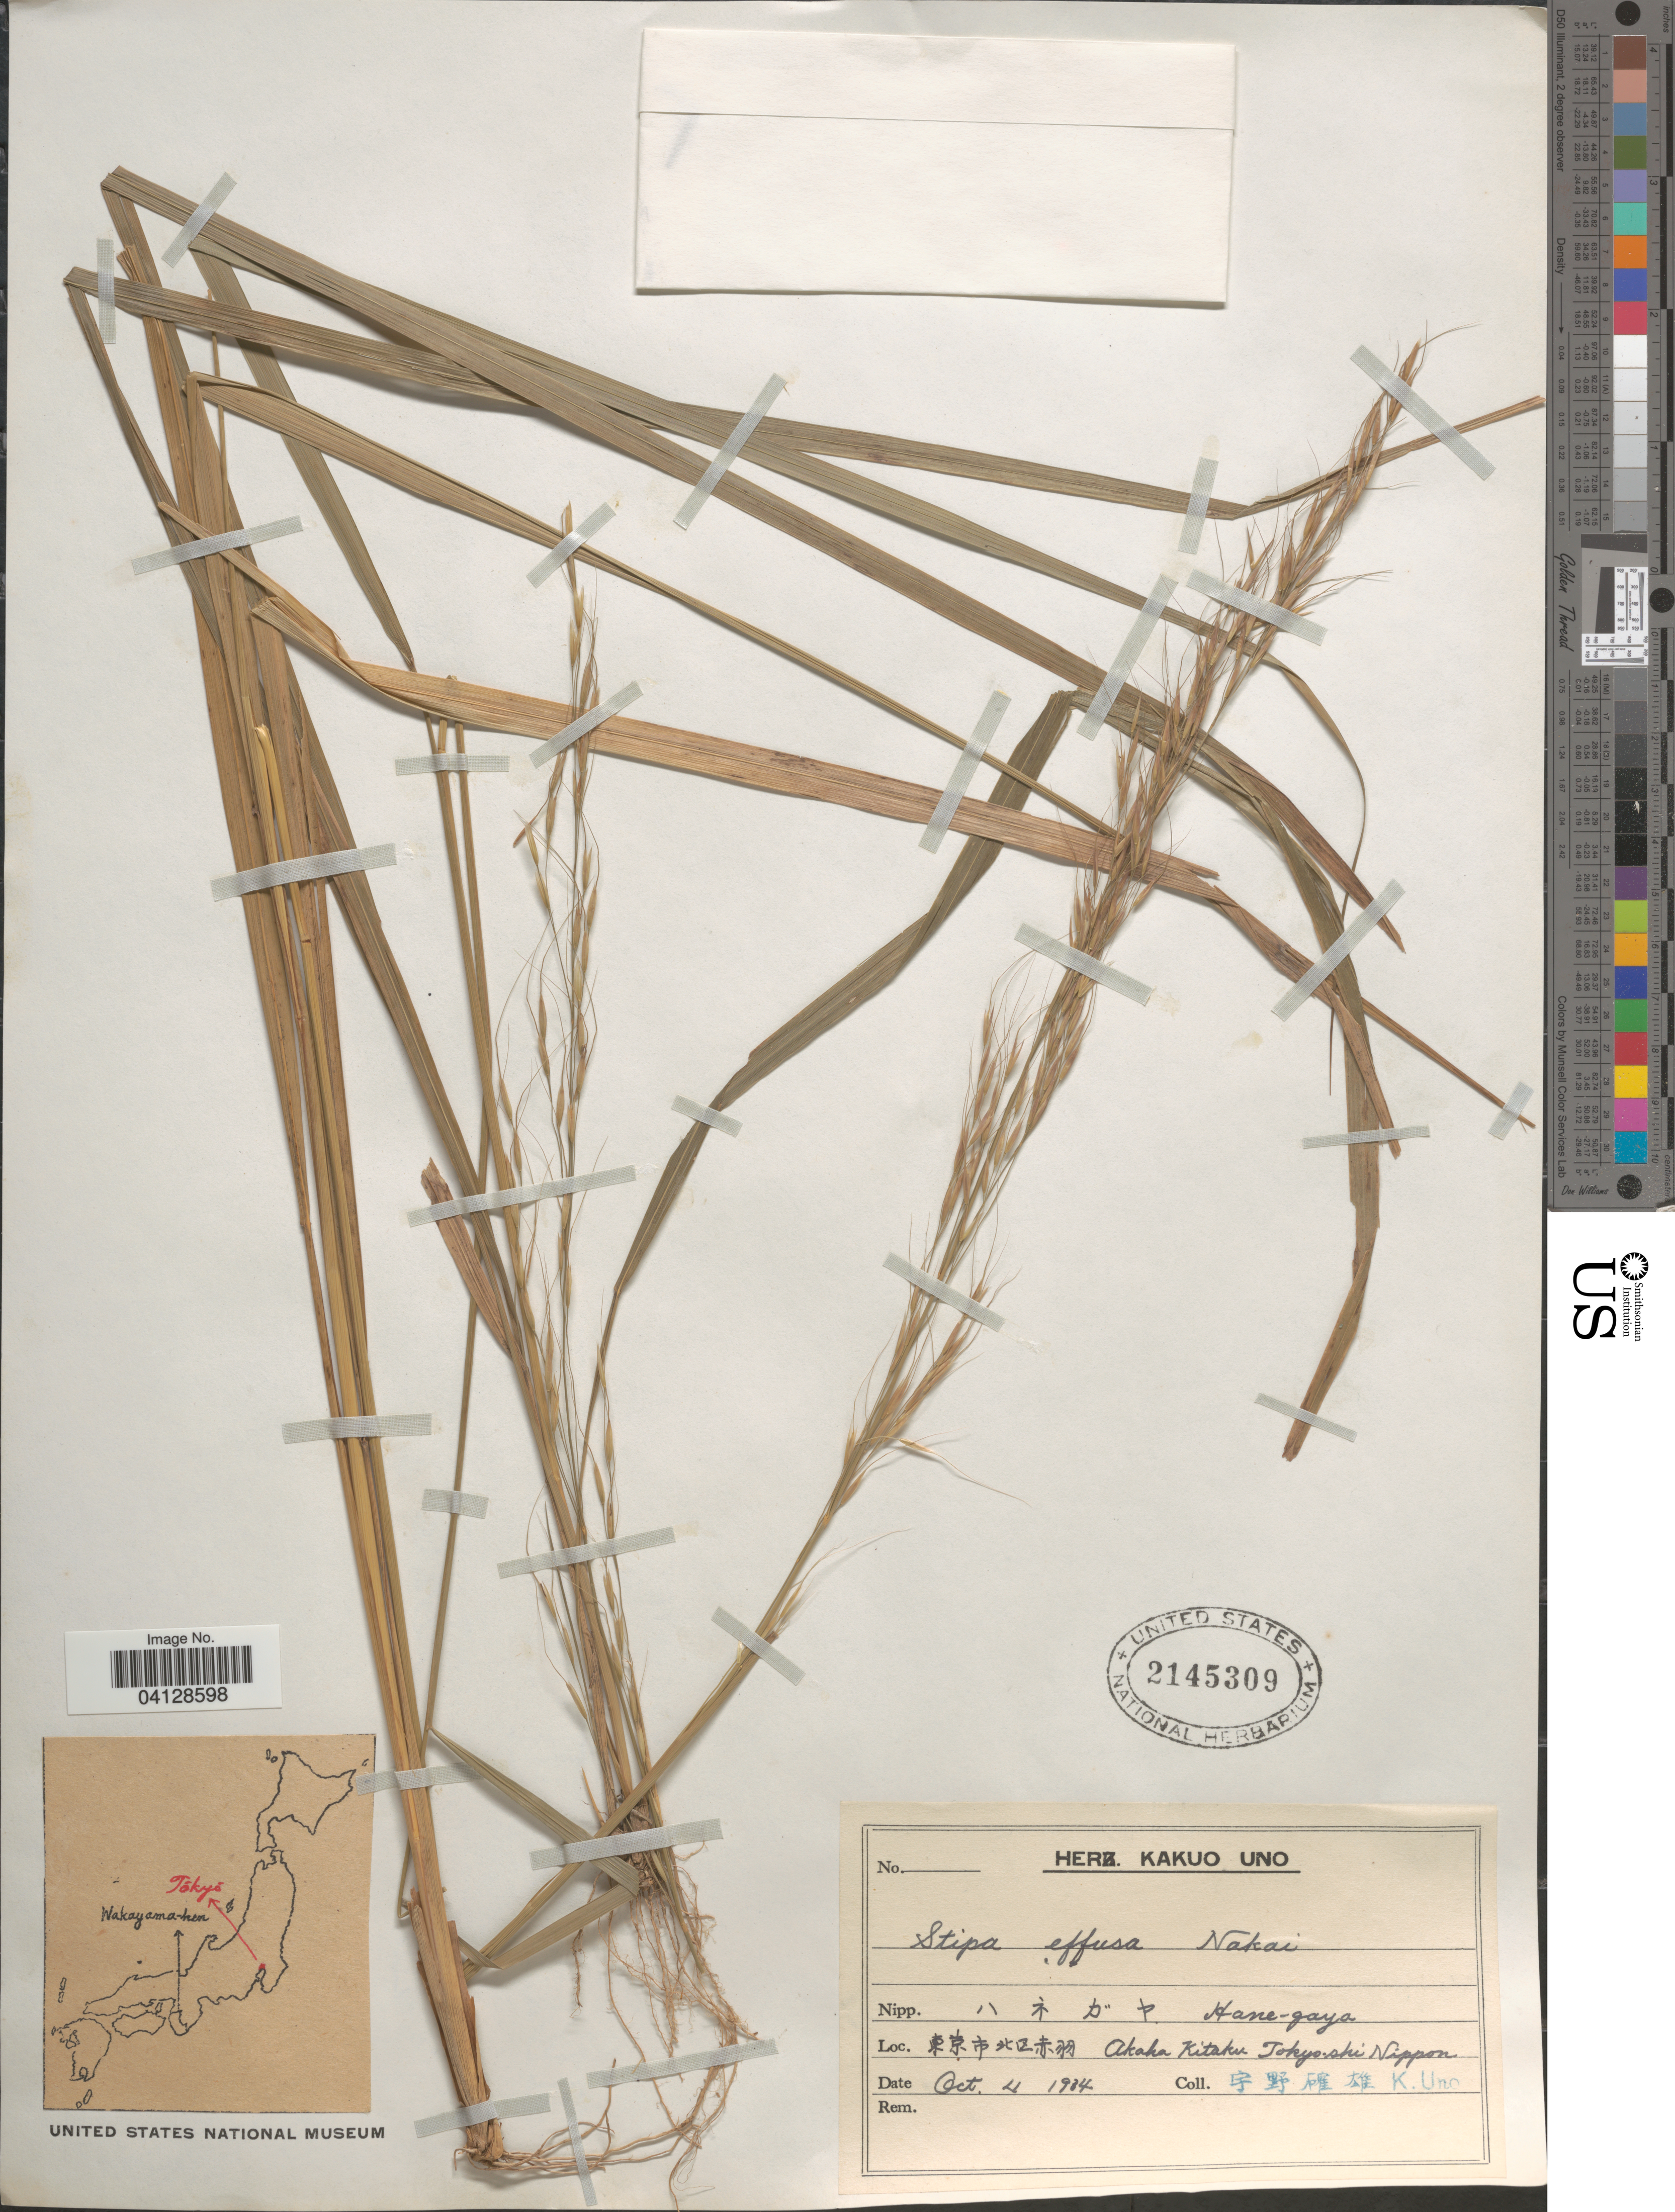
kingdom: Plantae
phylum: Tracheophyta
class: Liliopsida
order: Poales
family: Poaceae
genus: Stipa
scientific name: Stipa effusa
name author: Hughes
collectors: K. Uno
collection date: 1934-10-04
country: Japan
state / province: Tokyo, Federal City of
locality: X Akaka Kitaku Tokyo-shi Nippon.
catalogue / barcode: US 2145309